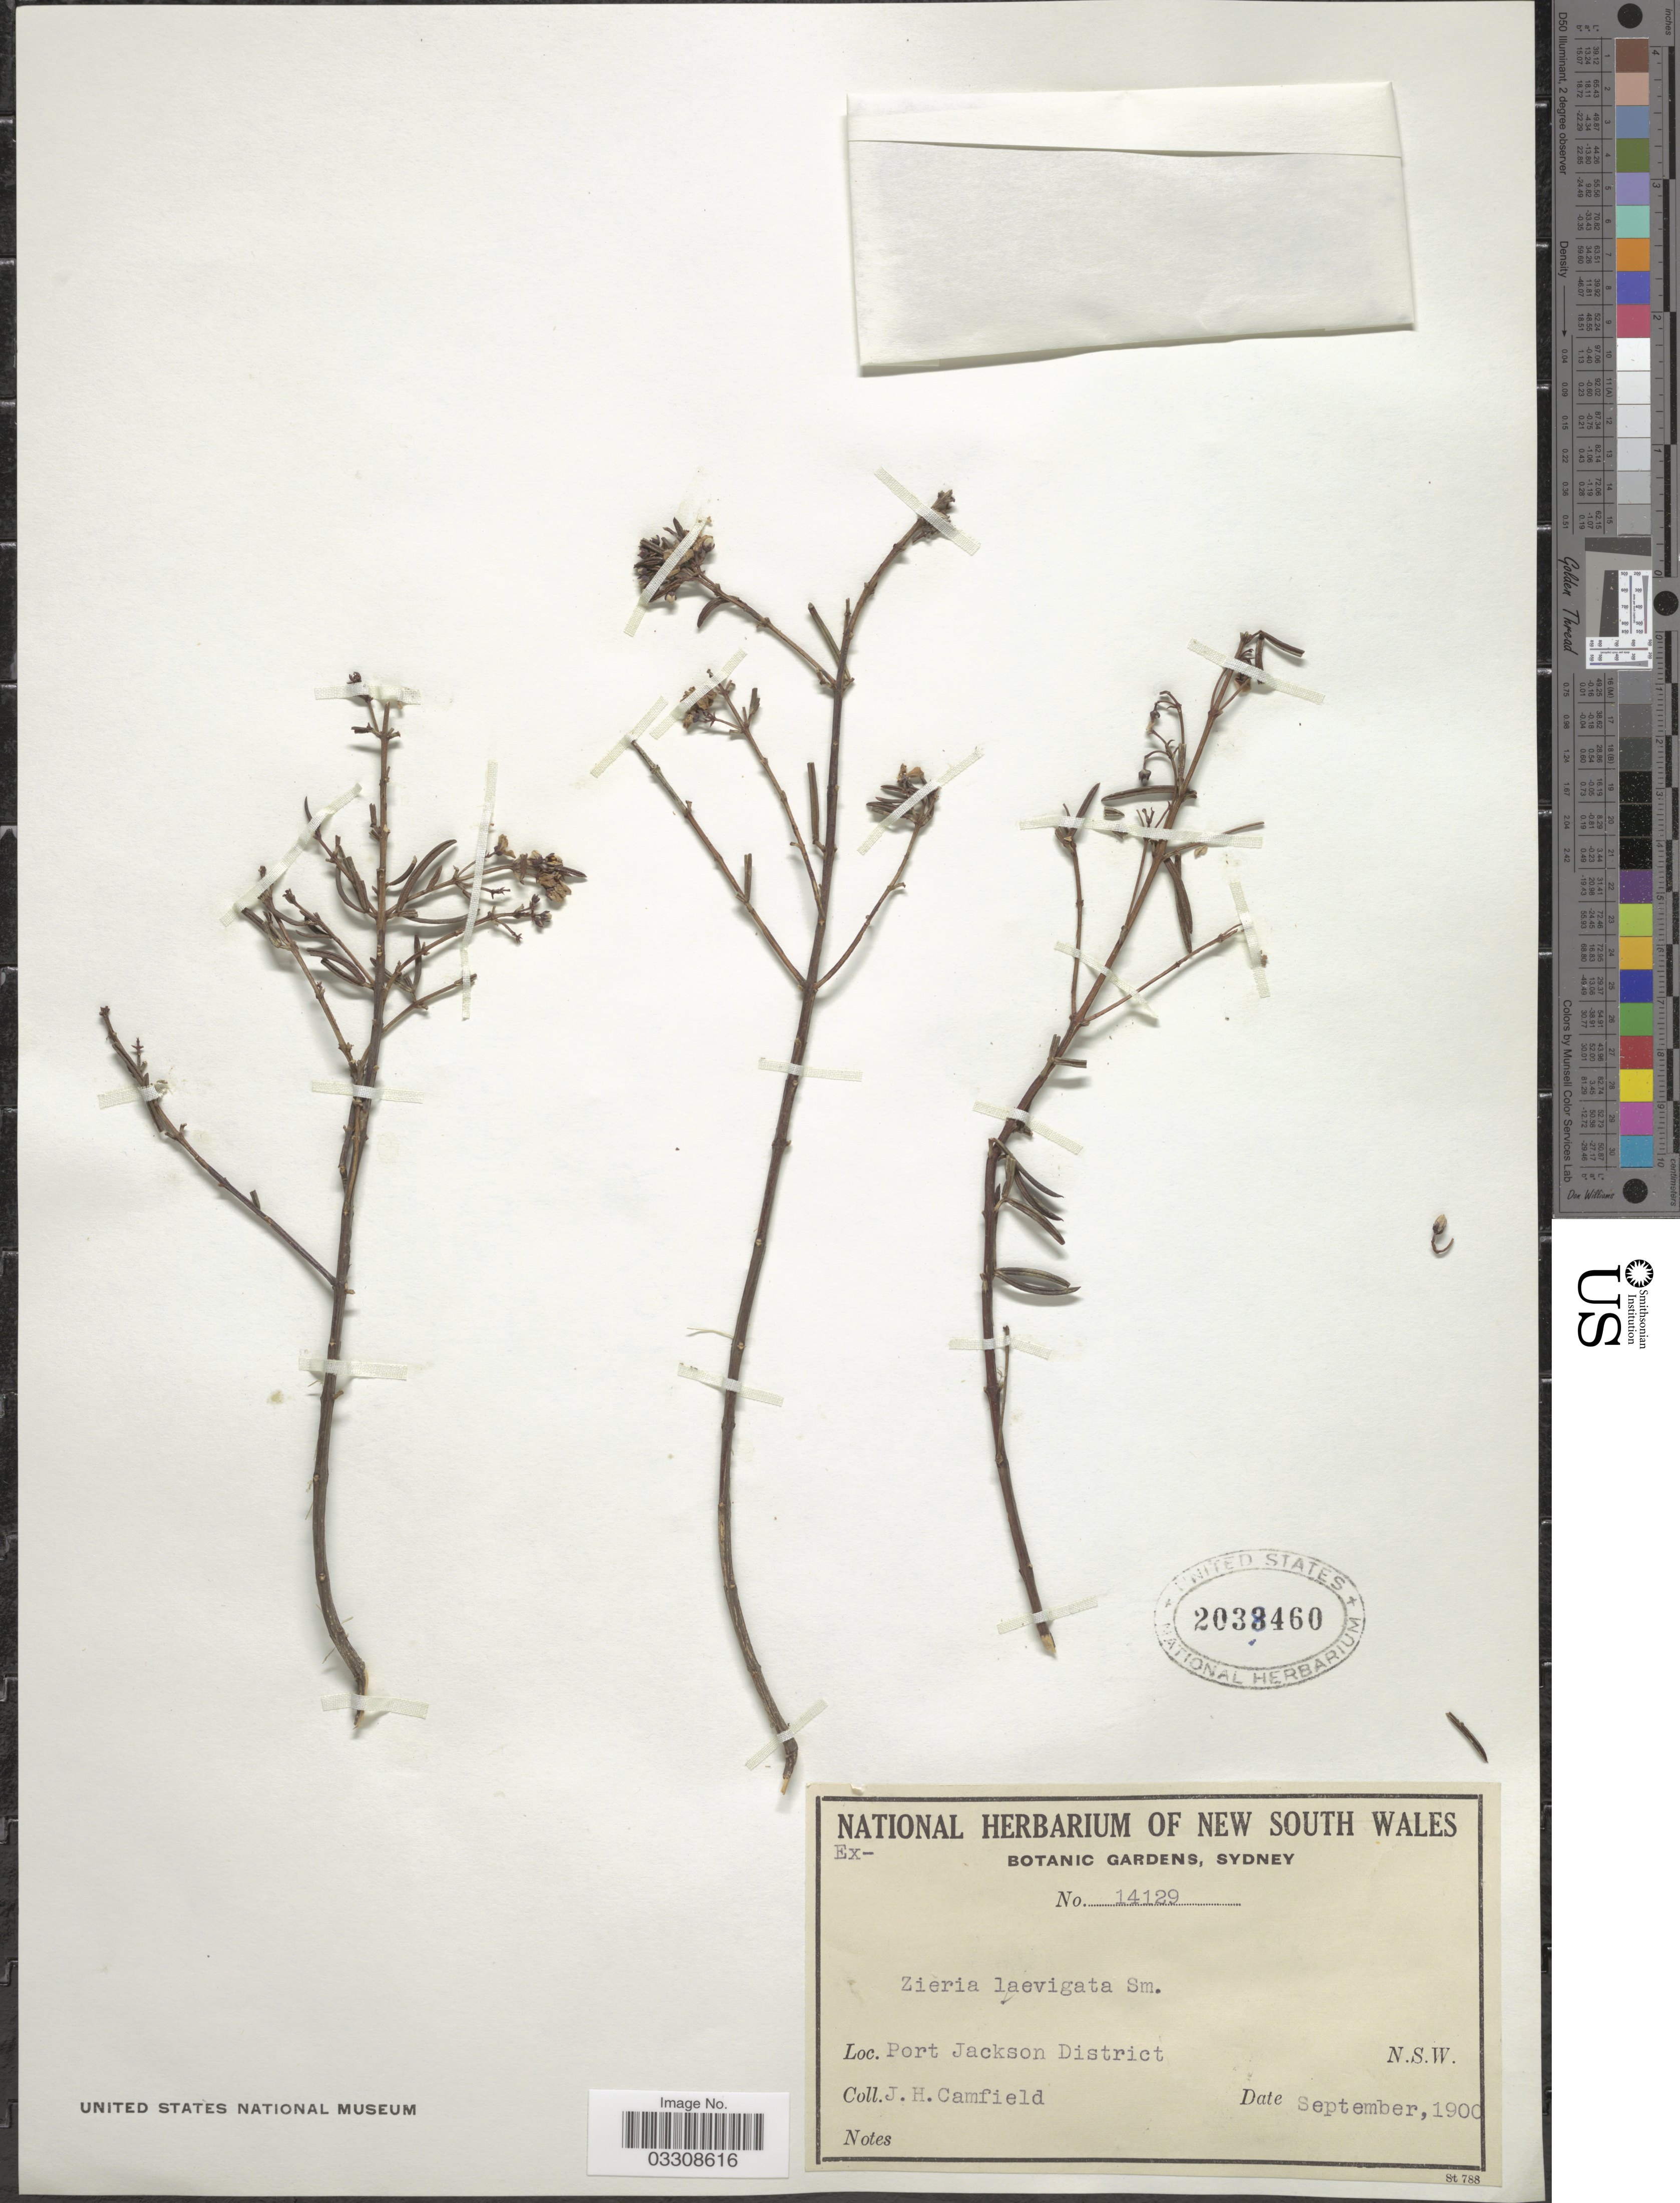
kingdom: Plantae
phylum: Tracheophyta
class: Magnoliopsida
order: Sapindales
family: Rutaceae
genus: Zieria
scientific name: Zieria laevigata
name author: Sm.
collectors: J. Camfield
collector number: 14129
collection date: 1900-09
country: Australia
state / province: New South Wales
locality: Port Jackson District.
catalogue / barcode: US 2038460